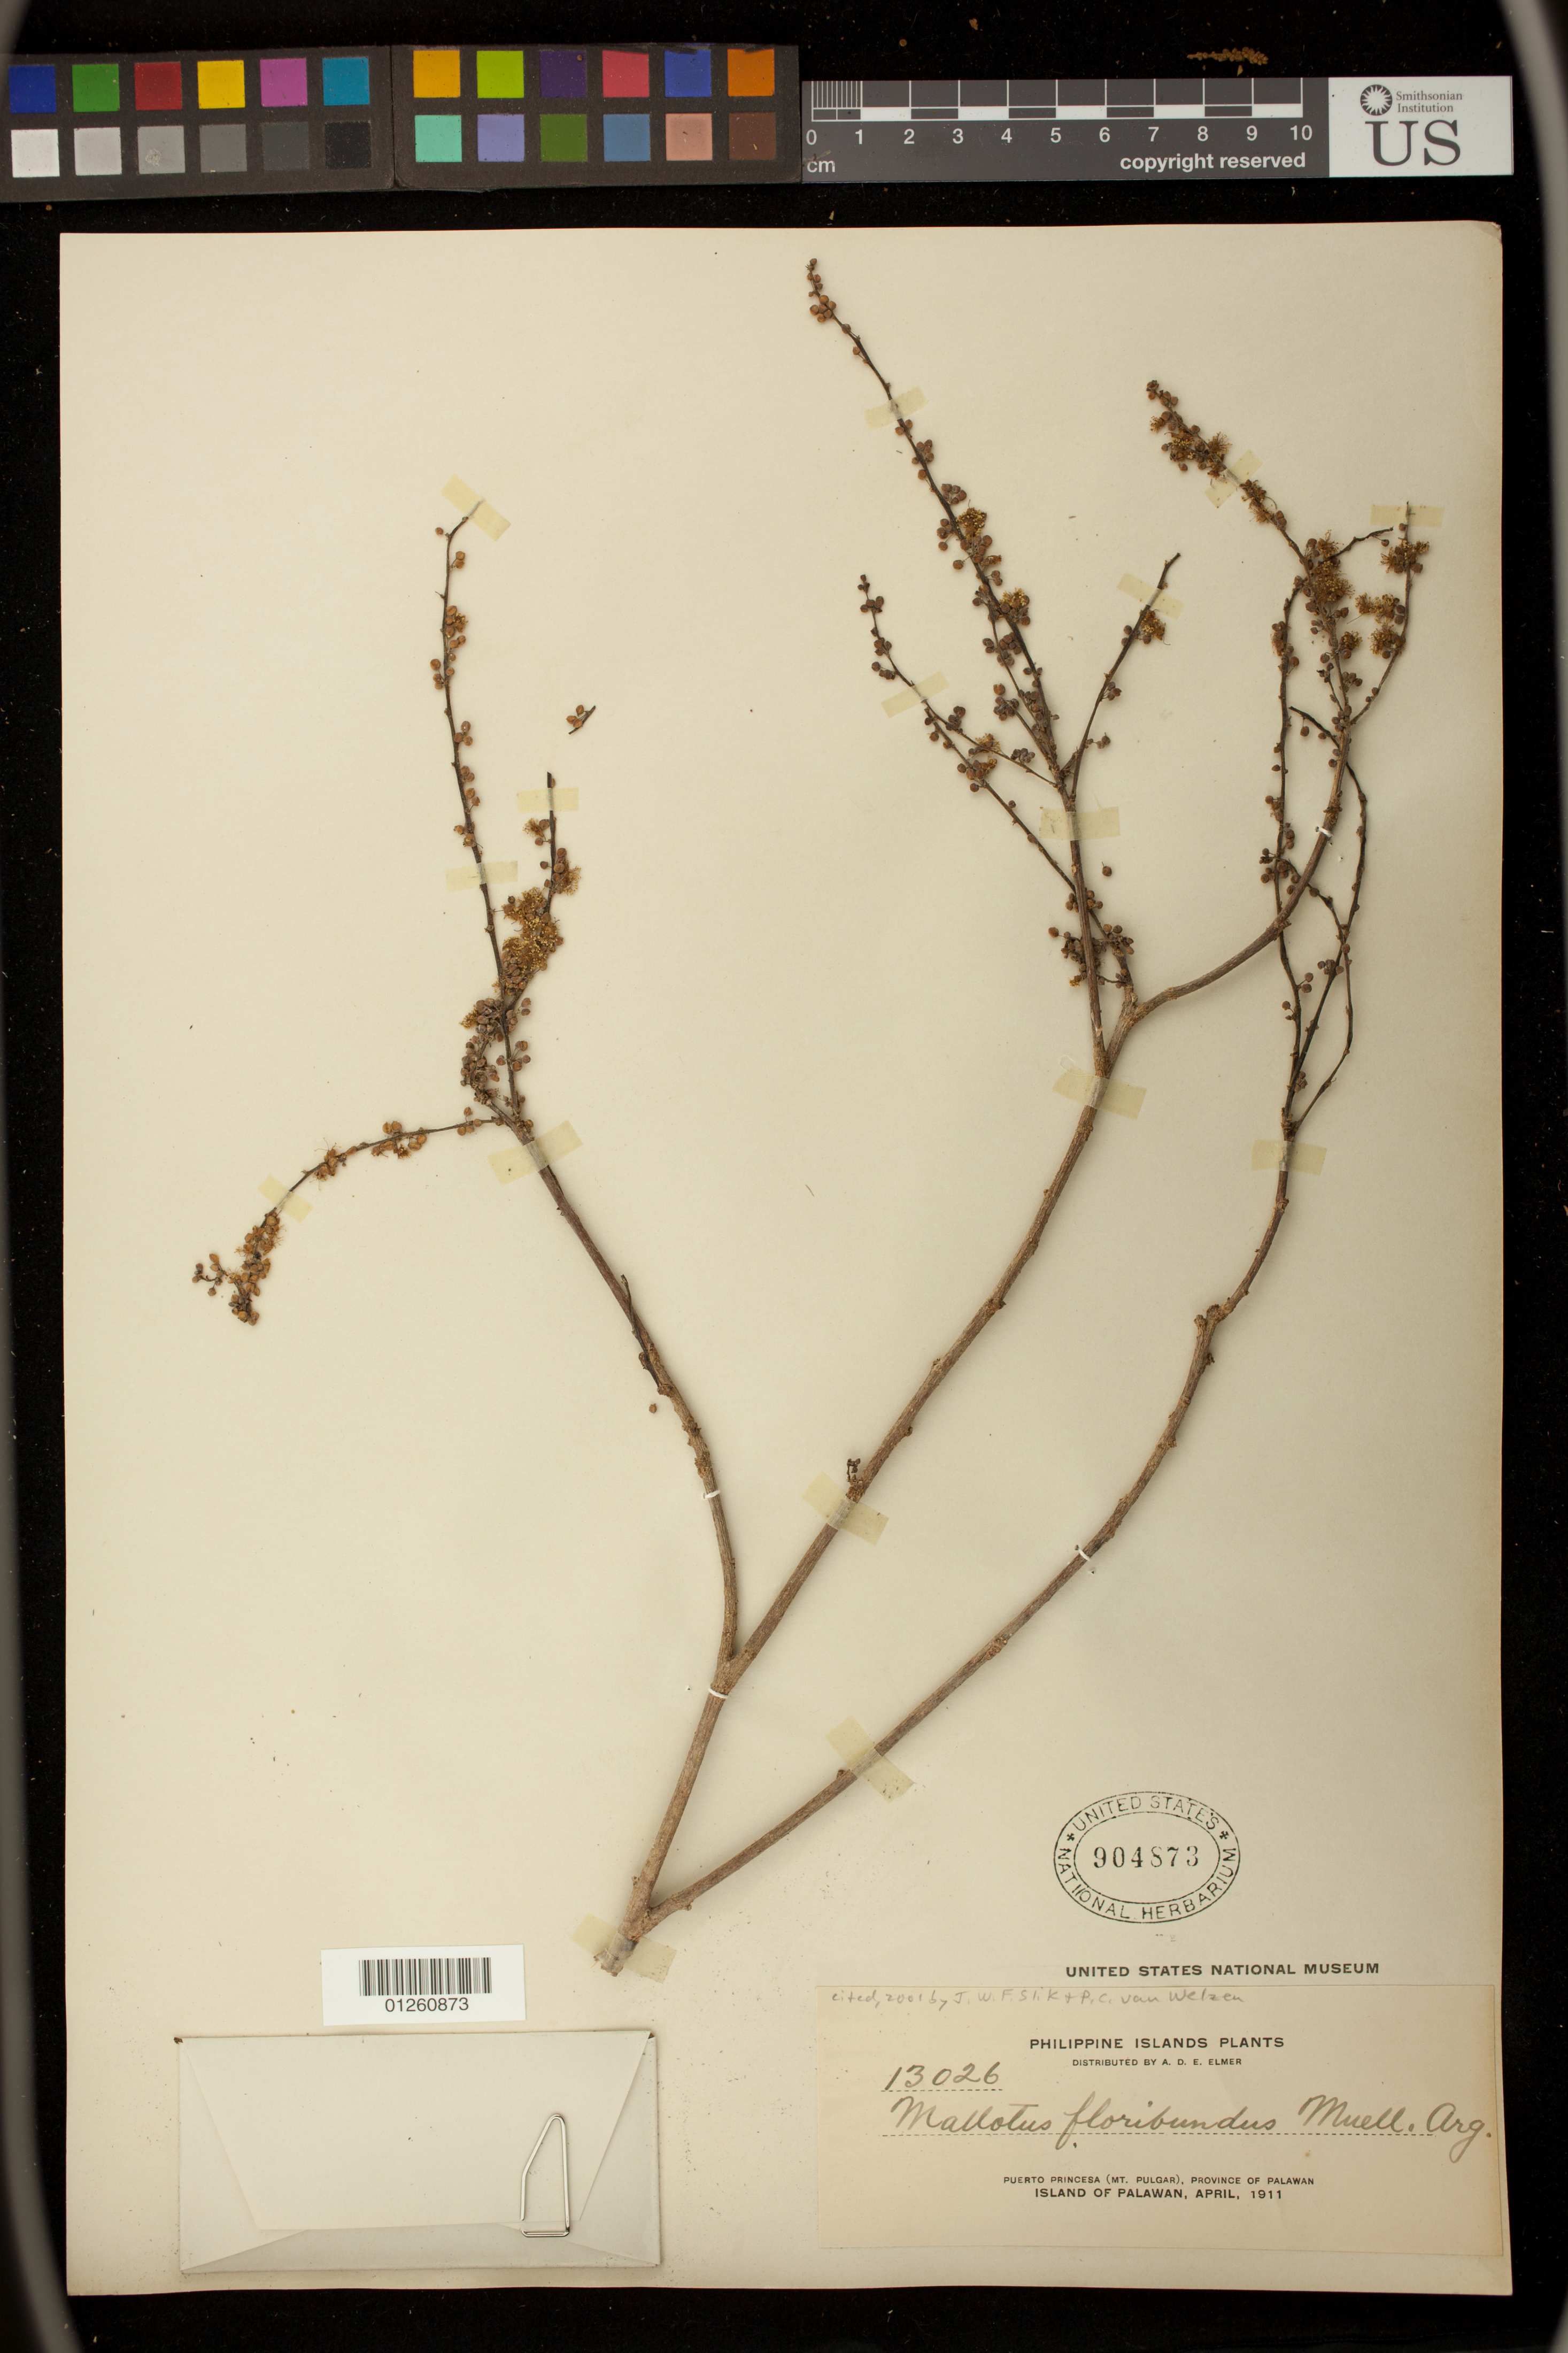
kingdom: Plantae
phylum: Tracheophyta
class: Magnoliopsida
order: Malpighiales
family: Euphorbiaceae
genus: Mallotus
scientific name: Mallotus floribundus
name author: (Blume) Müll. Arg.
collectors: A. D. E. Elmer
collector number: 13026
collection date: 1911-04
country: Philippines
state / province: Mimaropa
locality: Puerto Princesa (Mt. Pulgar), Province of Palawan, Island of Palawan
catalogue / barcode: US 904873